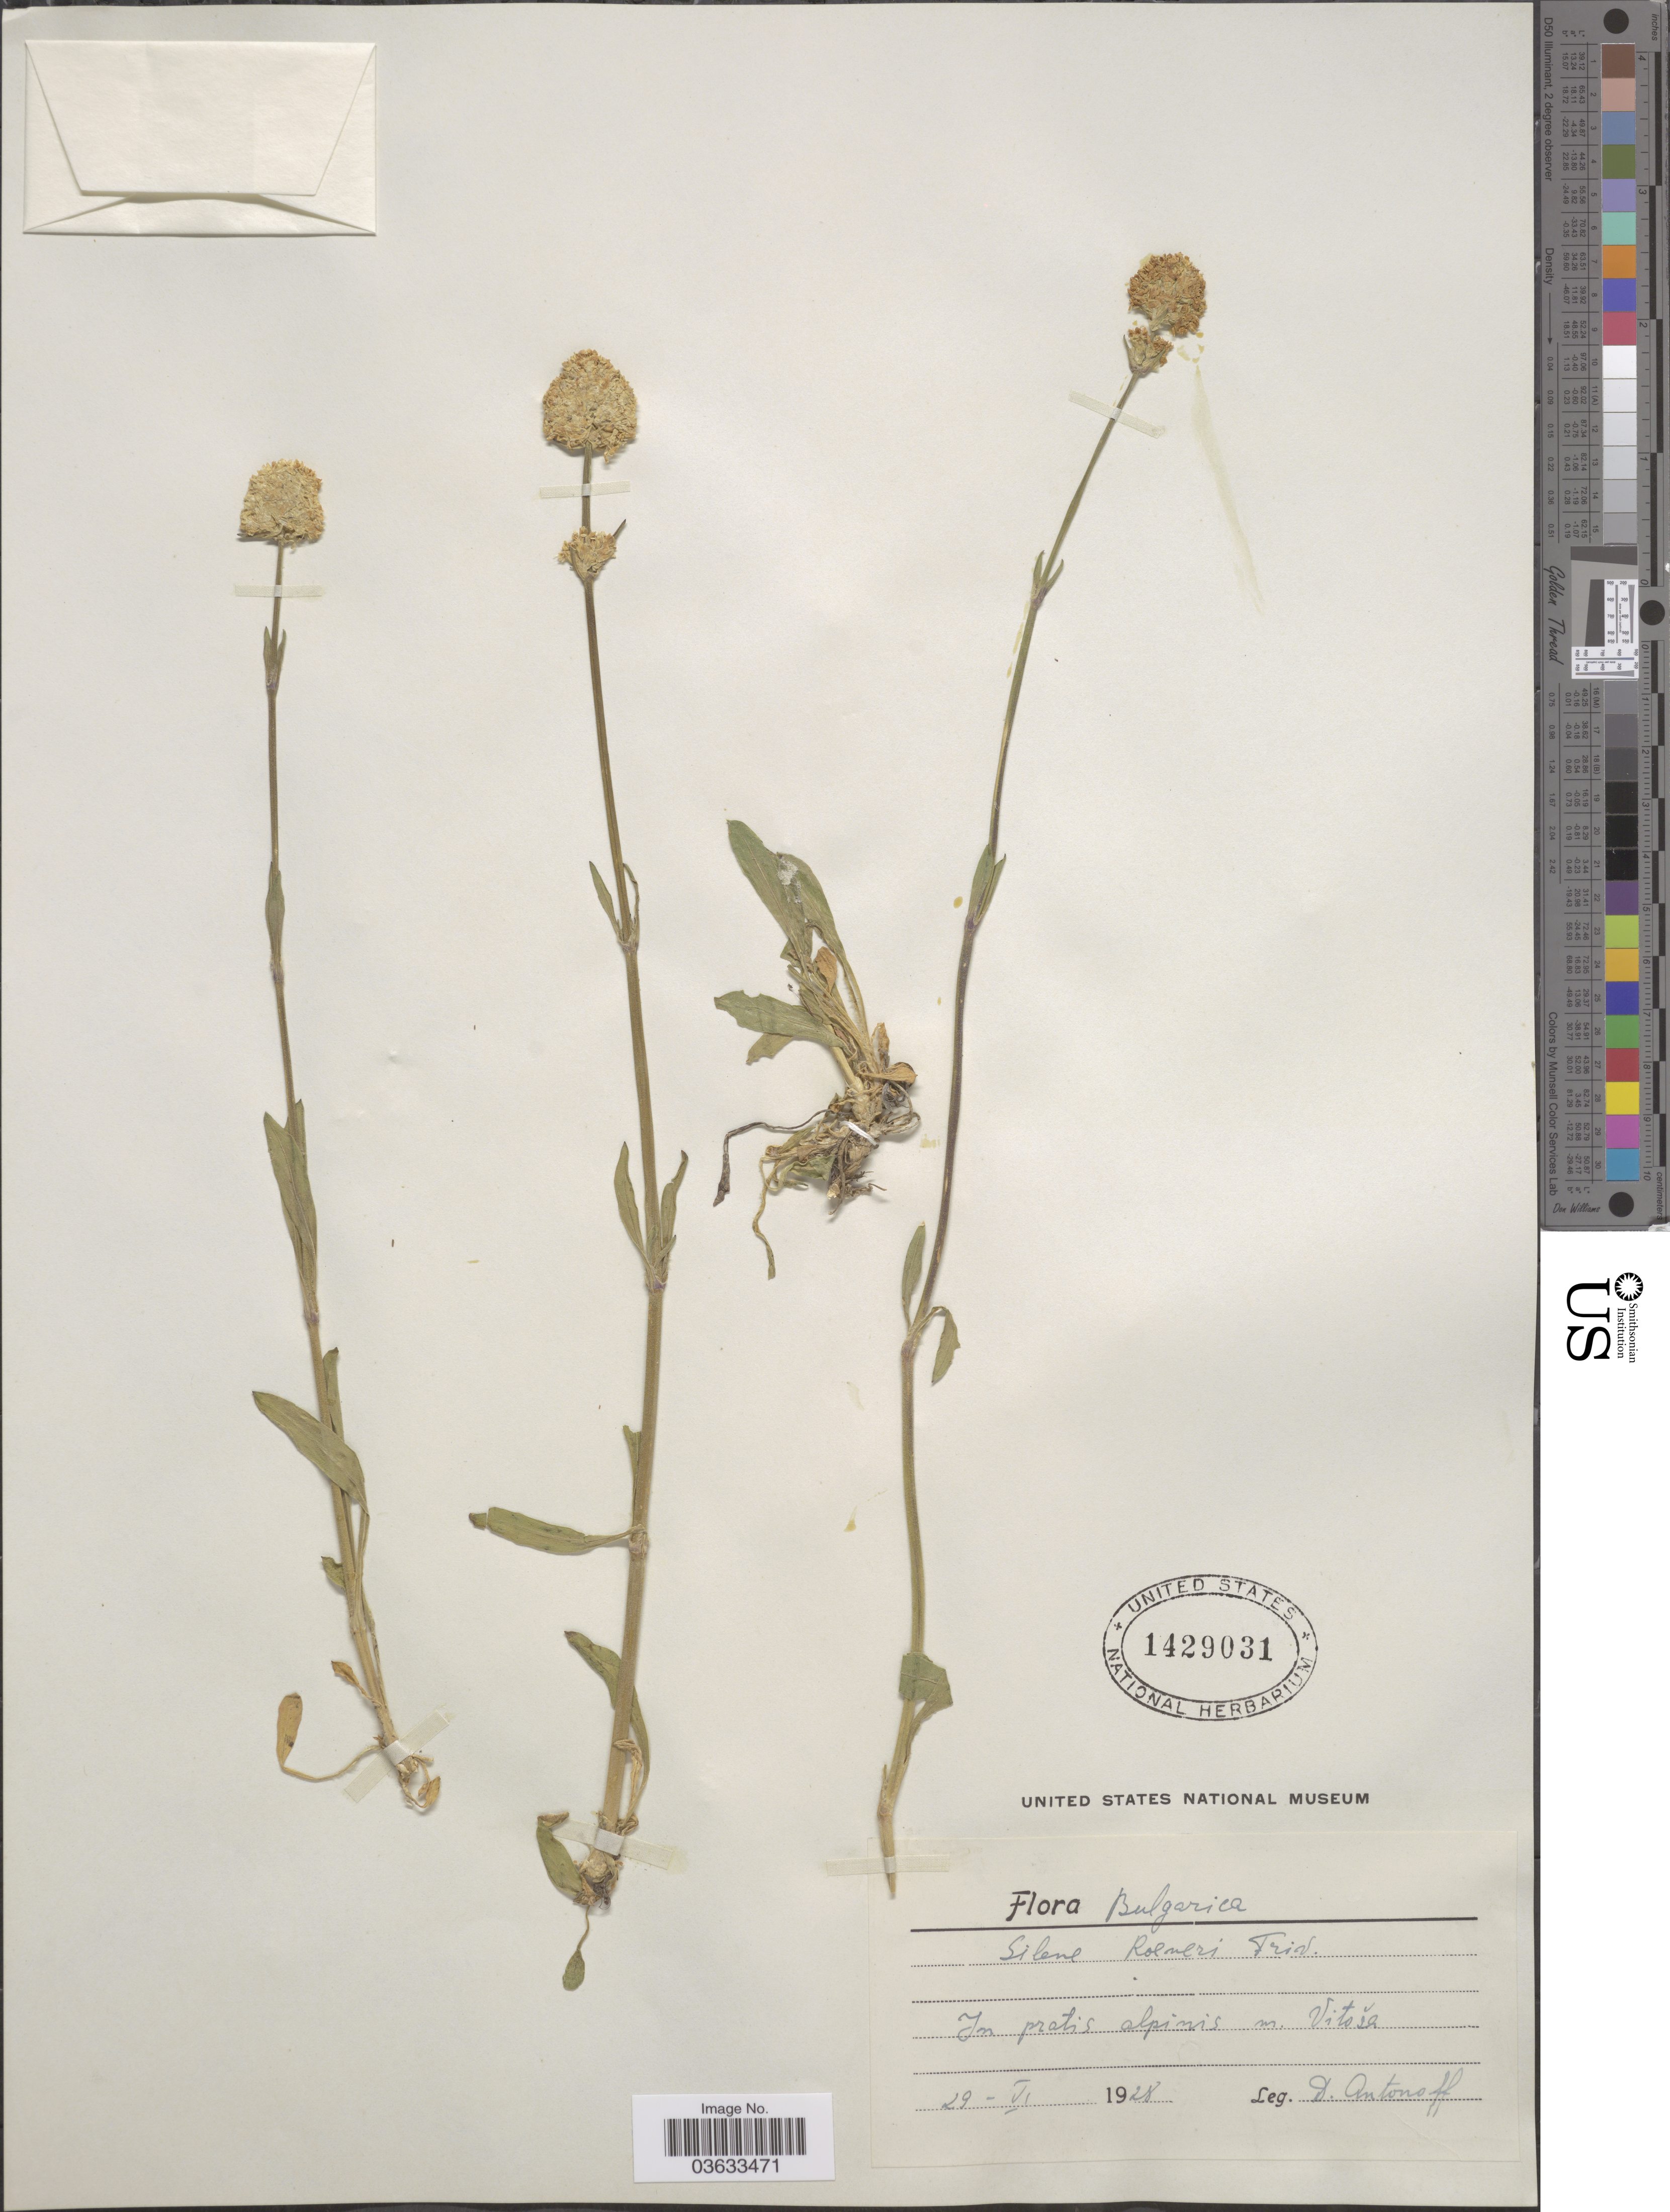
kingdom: Plantae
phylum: Tracheophyta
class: Magnoliopsida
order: Caryophyllales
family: Caryophyllaceae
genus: Silene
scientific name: Silene roemeri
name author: Friv.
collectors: D. Antonoff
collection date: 1928-06-29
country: Bulgaria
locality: In pratis alpinis m. Vitos [interpreted].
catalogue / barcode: US 1429031